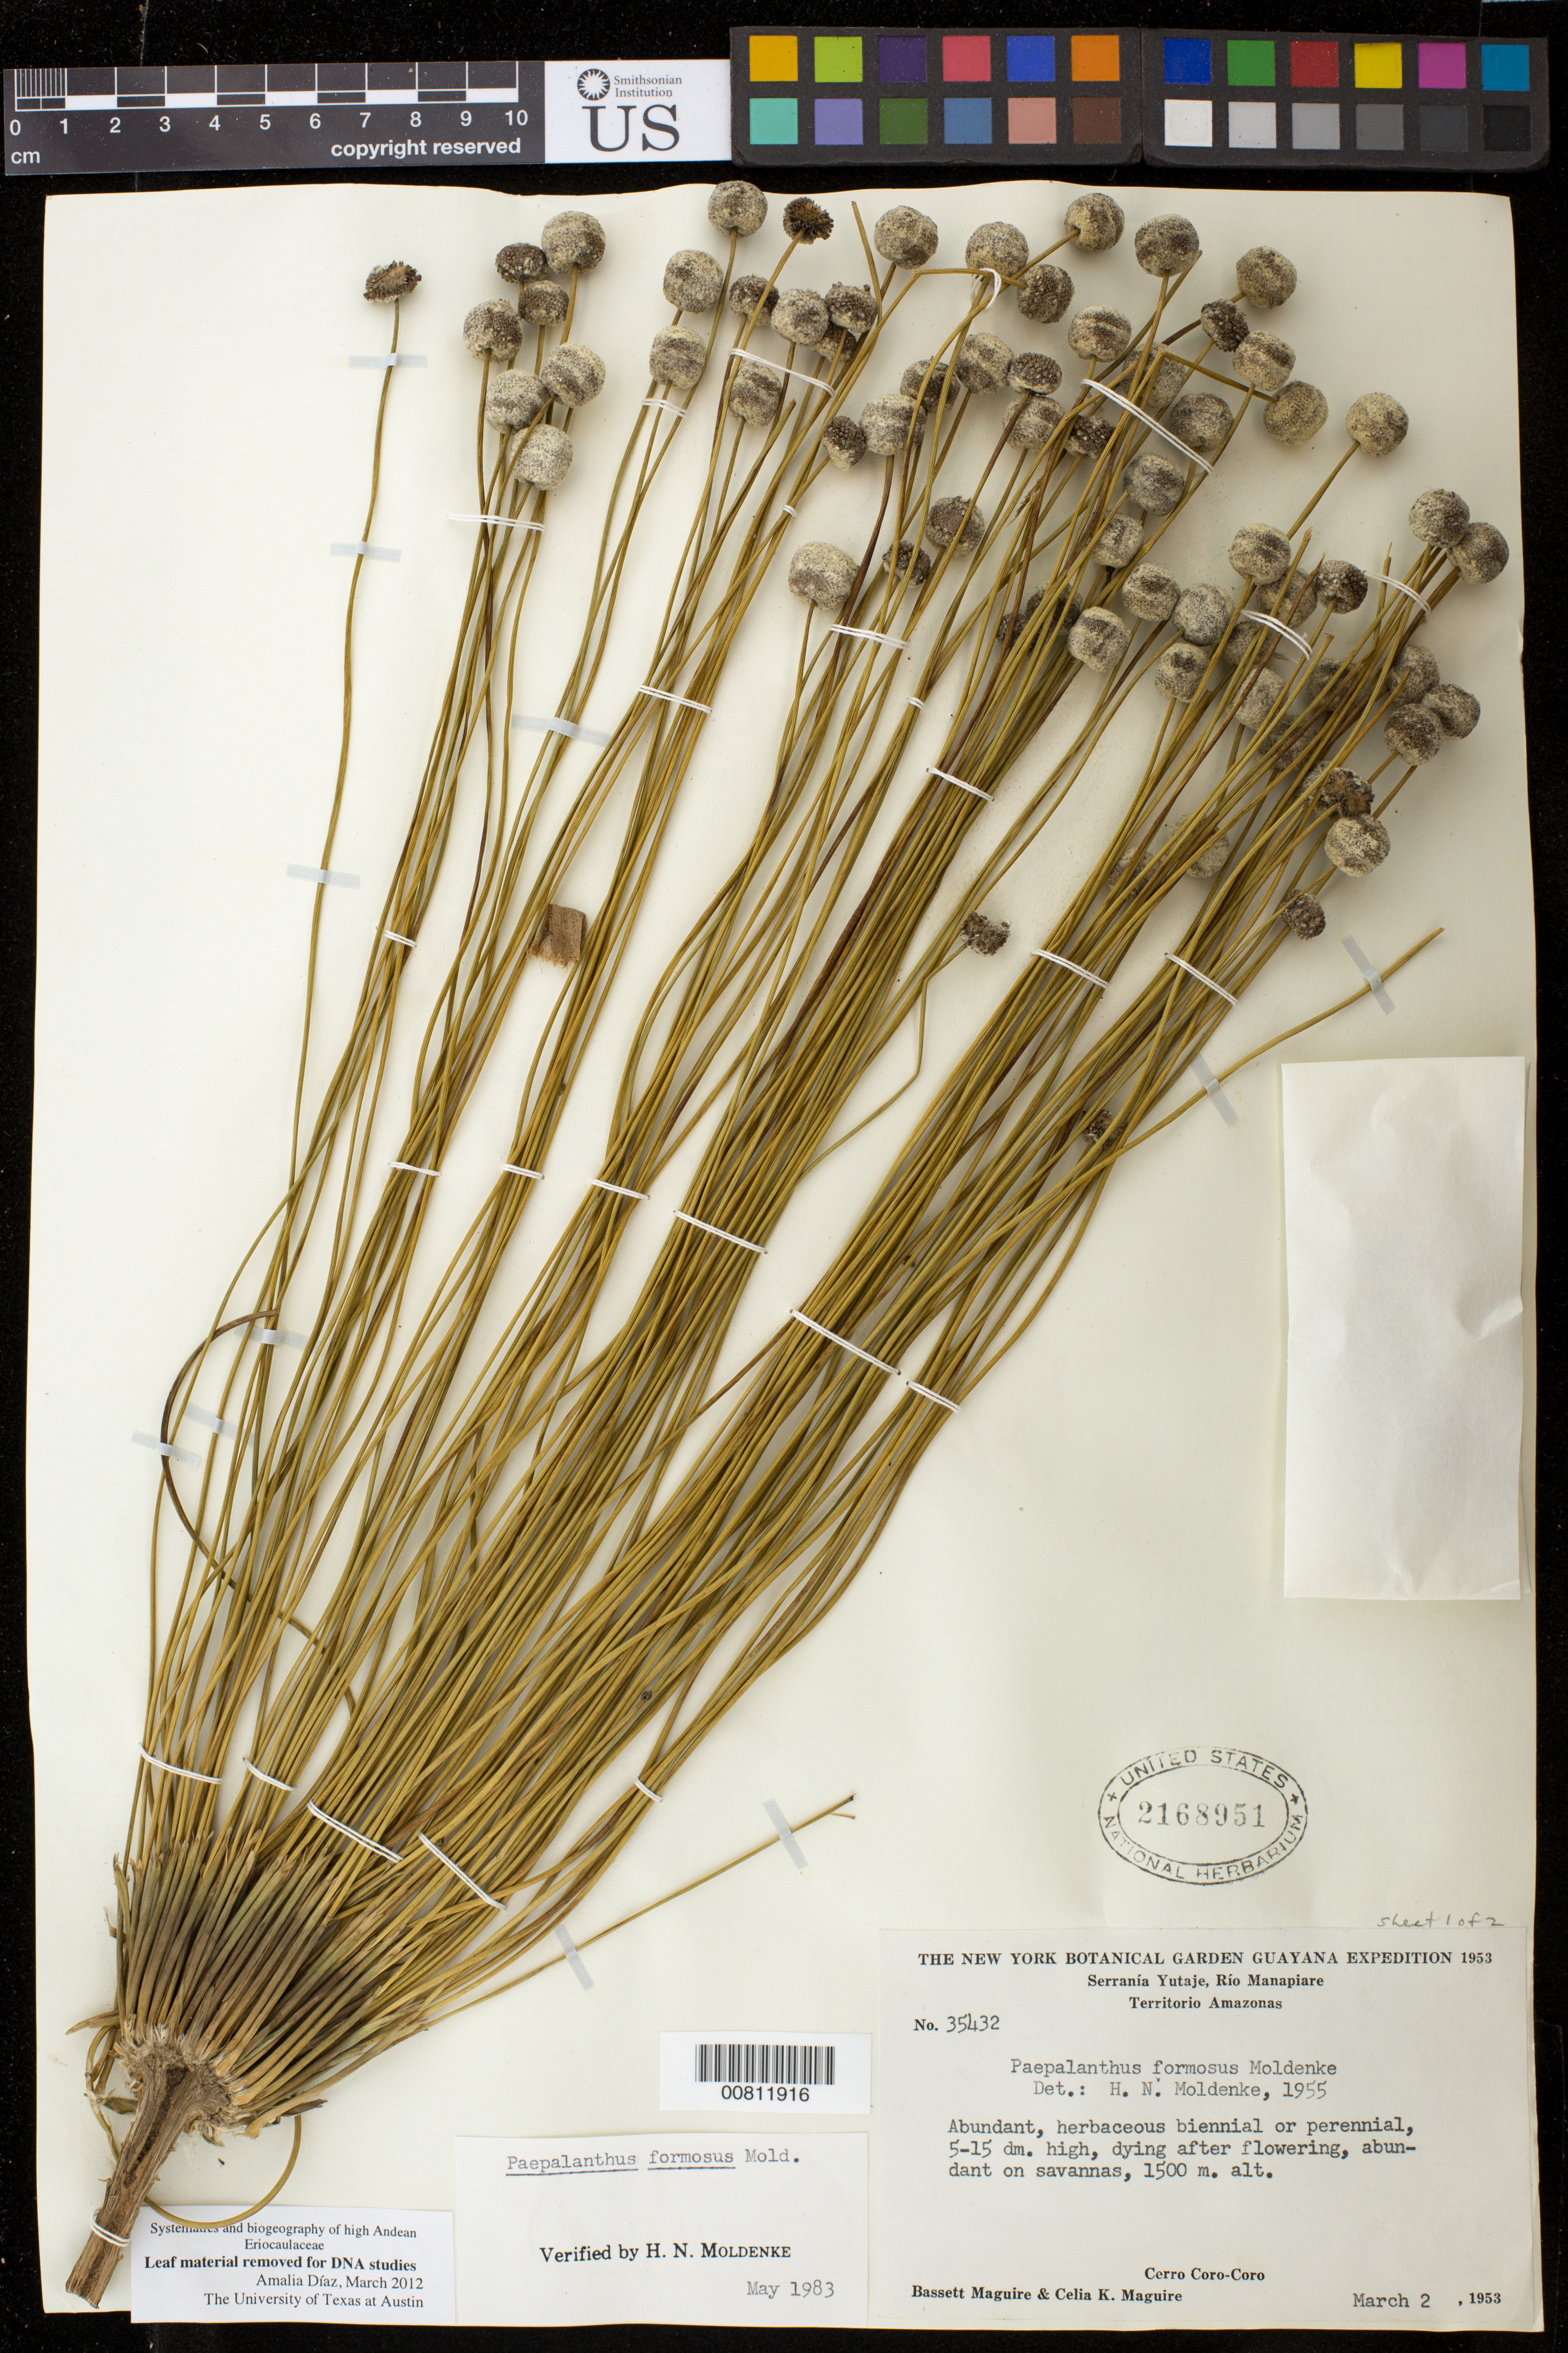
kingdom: Plantae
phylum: Tracheophyta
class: Liliopsida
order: Poales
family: Eriocaulaceae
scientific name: Coracoralina chiquitensis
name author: (Herzog) Andrino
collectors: B. Maguire & C. K. Maguire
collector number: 35432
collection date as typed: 2-Mar-53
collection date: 1953-03-02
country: Venezuela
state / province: Amazonas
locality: Cerro Coro-Coro, Serranía Yutajé, Río Manapiare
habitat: Savannas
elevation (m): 1500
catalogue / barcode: US 2168951